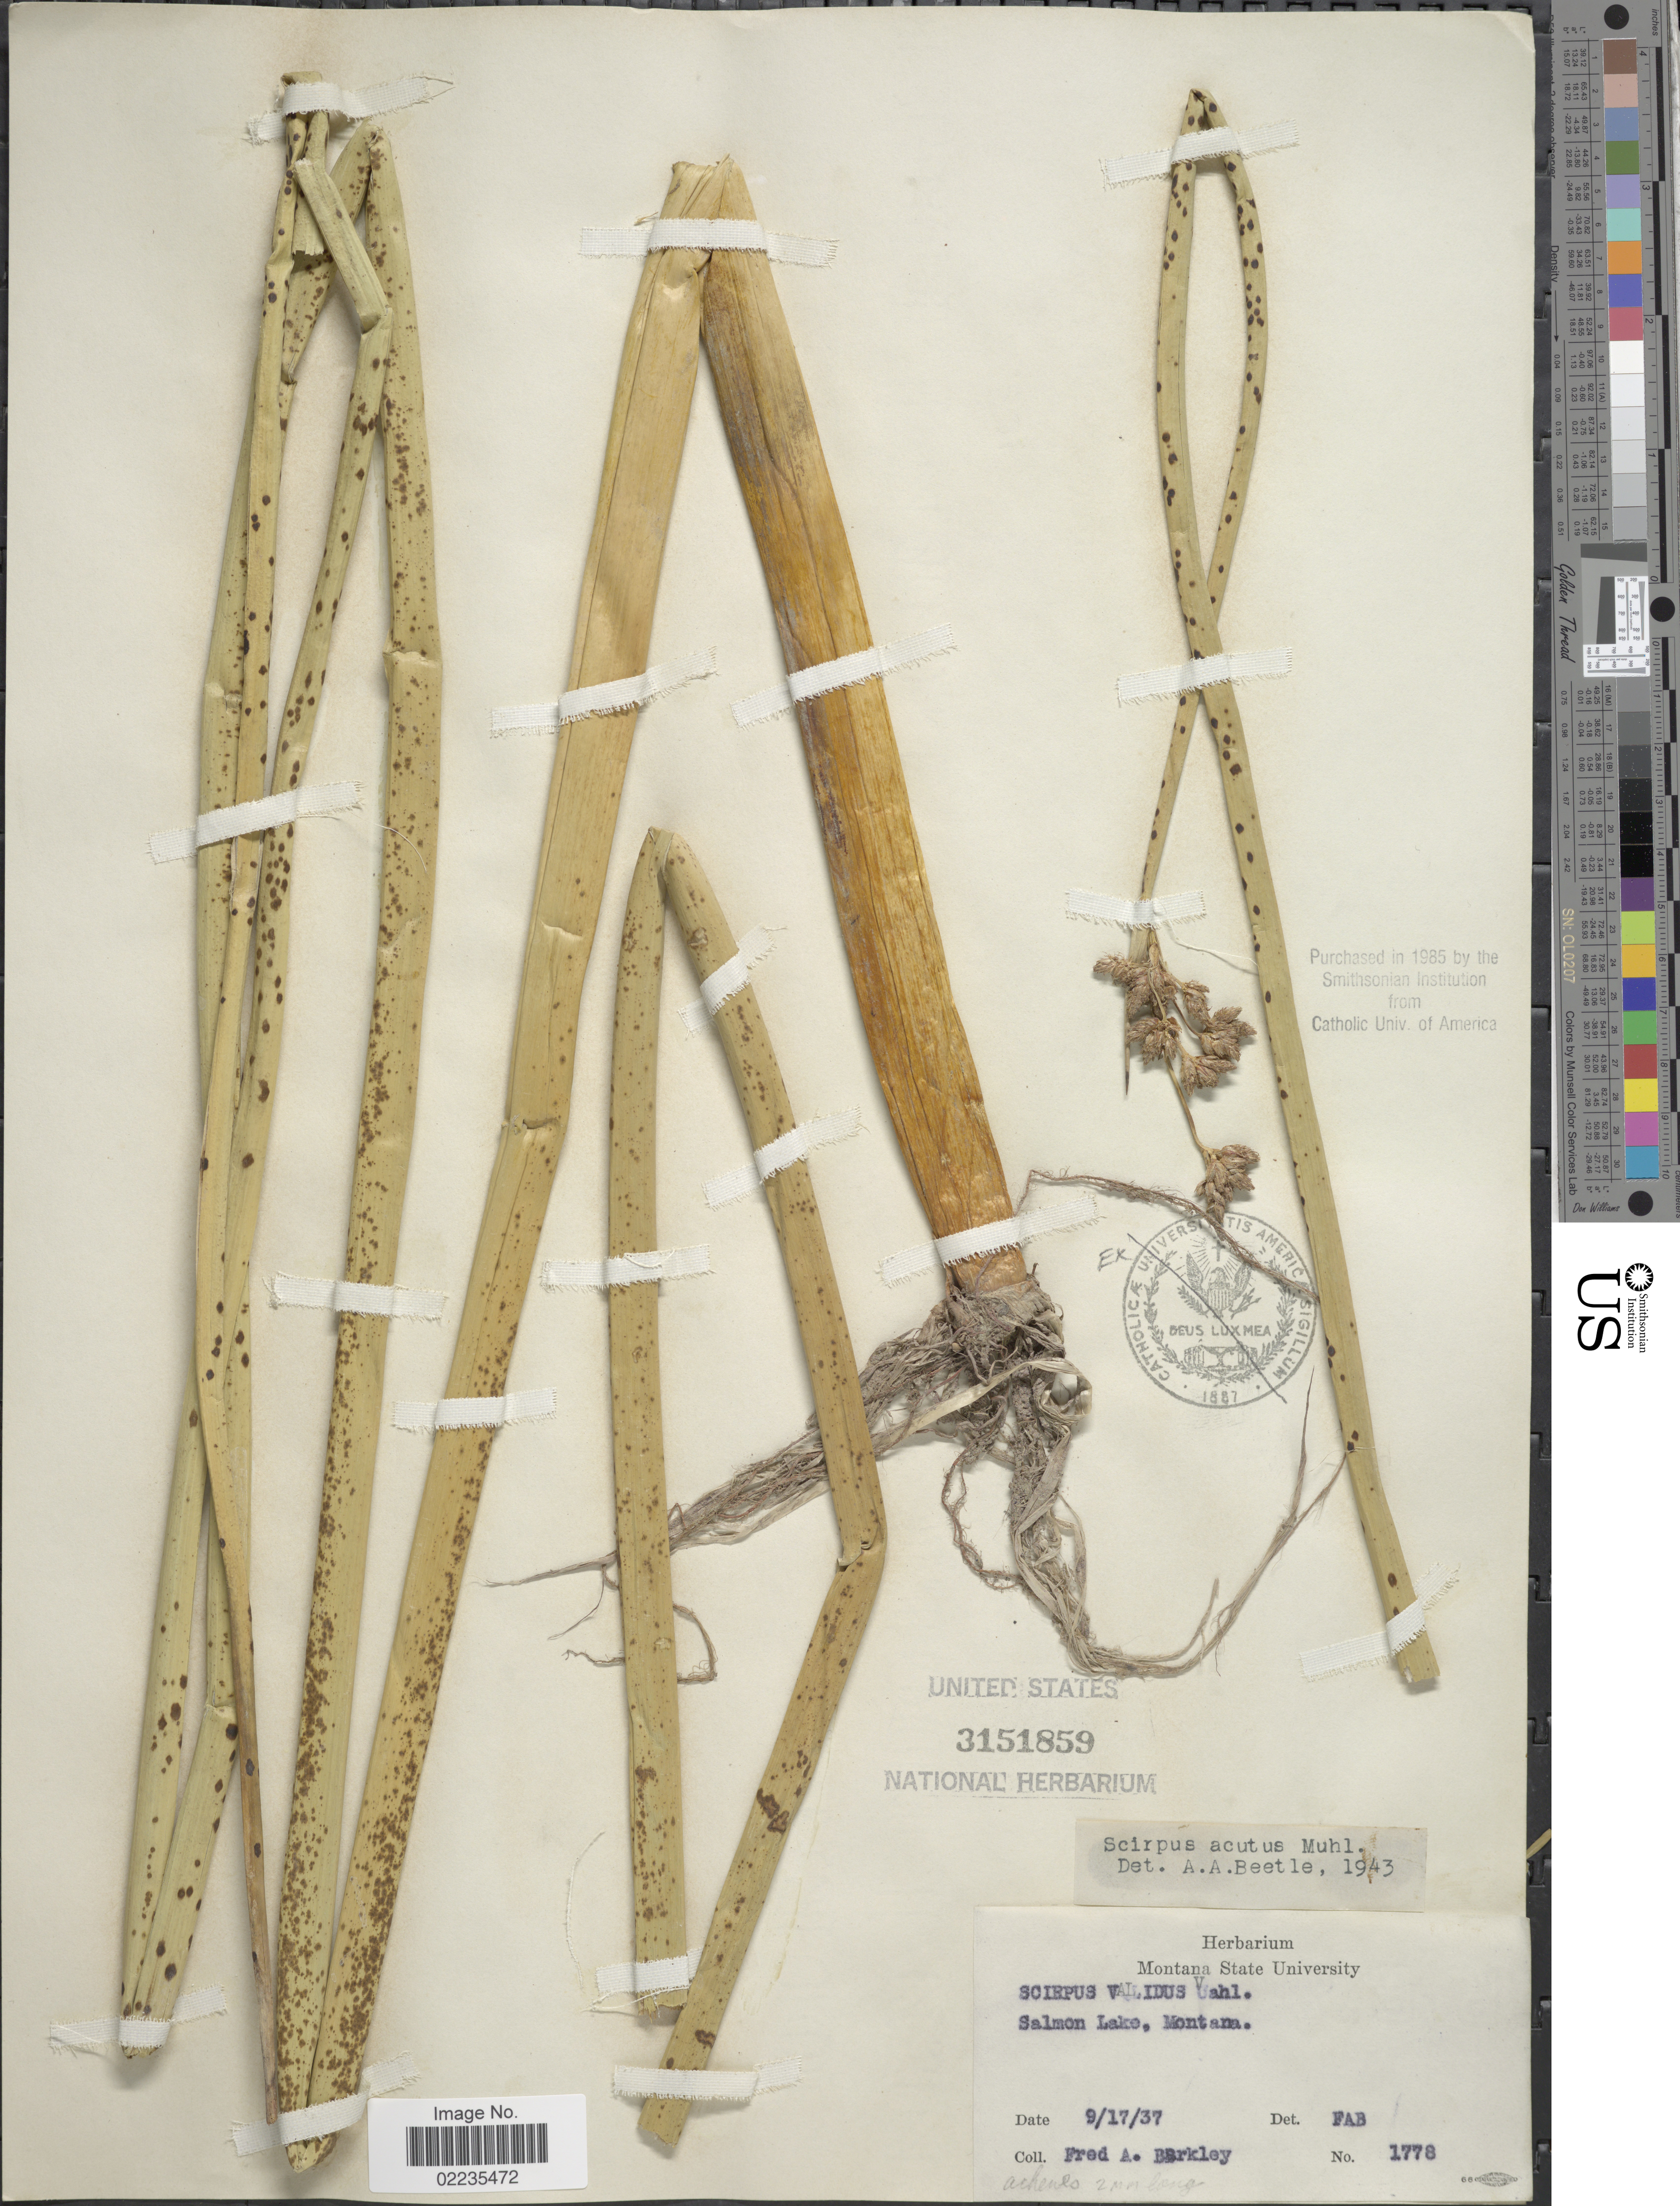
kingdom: Plantae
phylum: Tracheophyta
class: Liliopsida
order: Poales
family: Cyperaceae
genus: Schoenoplectus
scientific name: Schoenoplectus acutus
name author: (Muhl. ex Bigelow) Á. Löve & D. Löve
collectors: F. A. Barkley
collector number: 1778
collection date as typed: Transcribed d/m/y: 17/9/37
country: United States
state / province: Montana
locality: Salmon Lake, Montana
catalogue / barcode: US 3151859